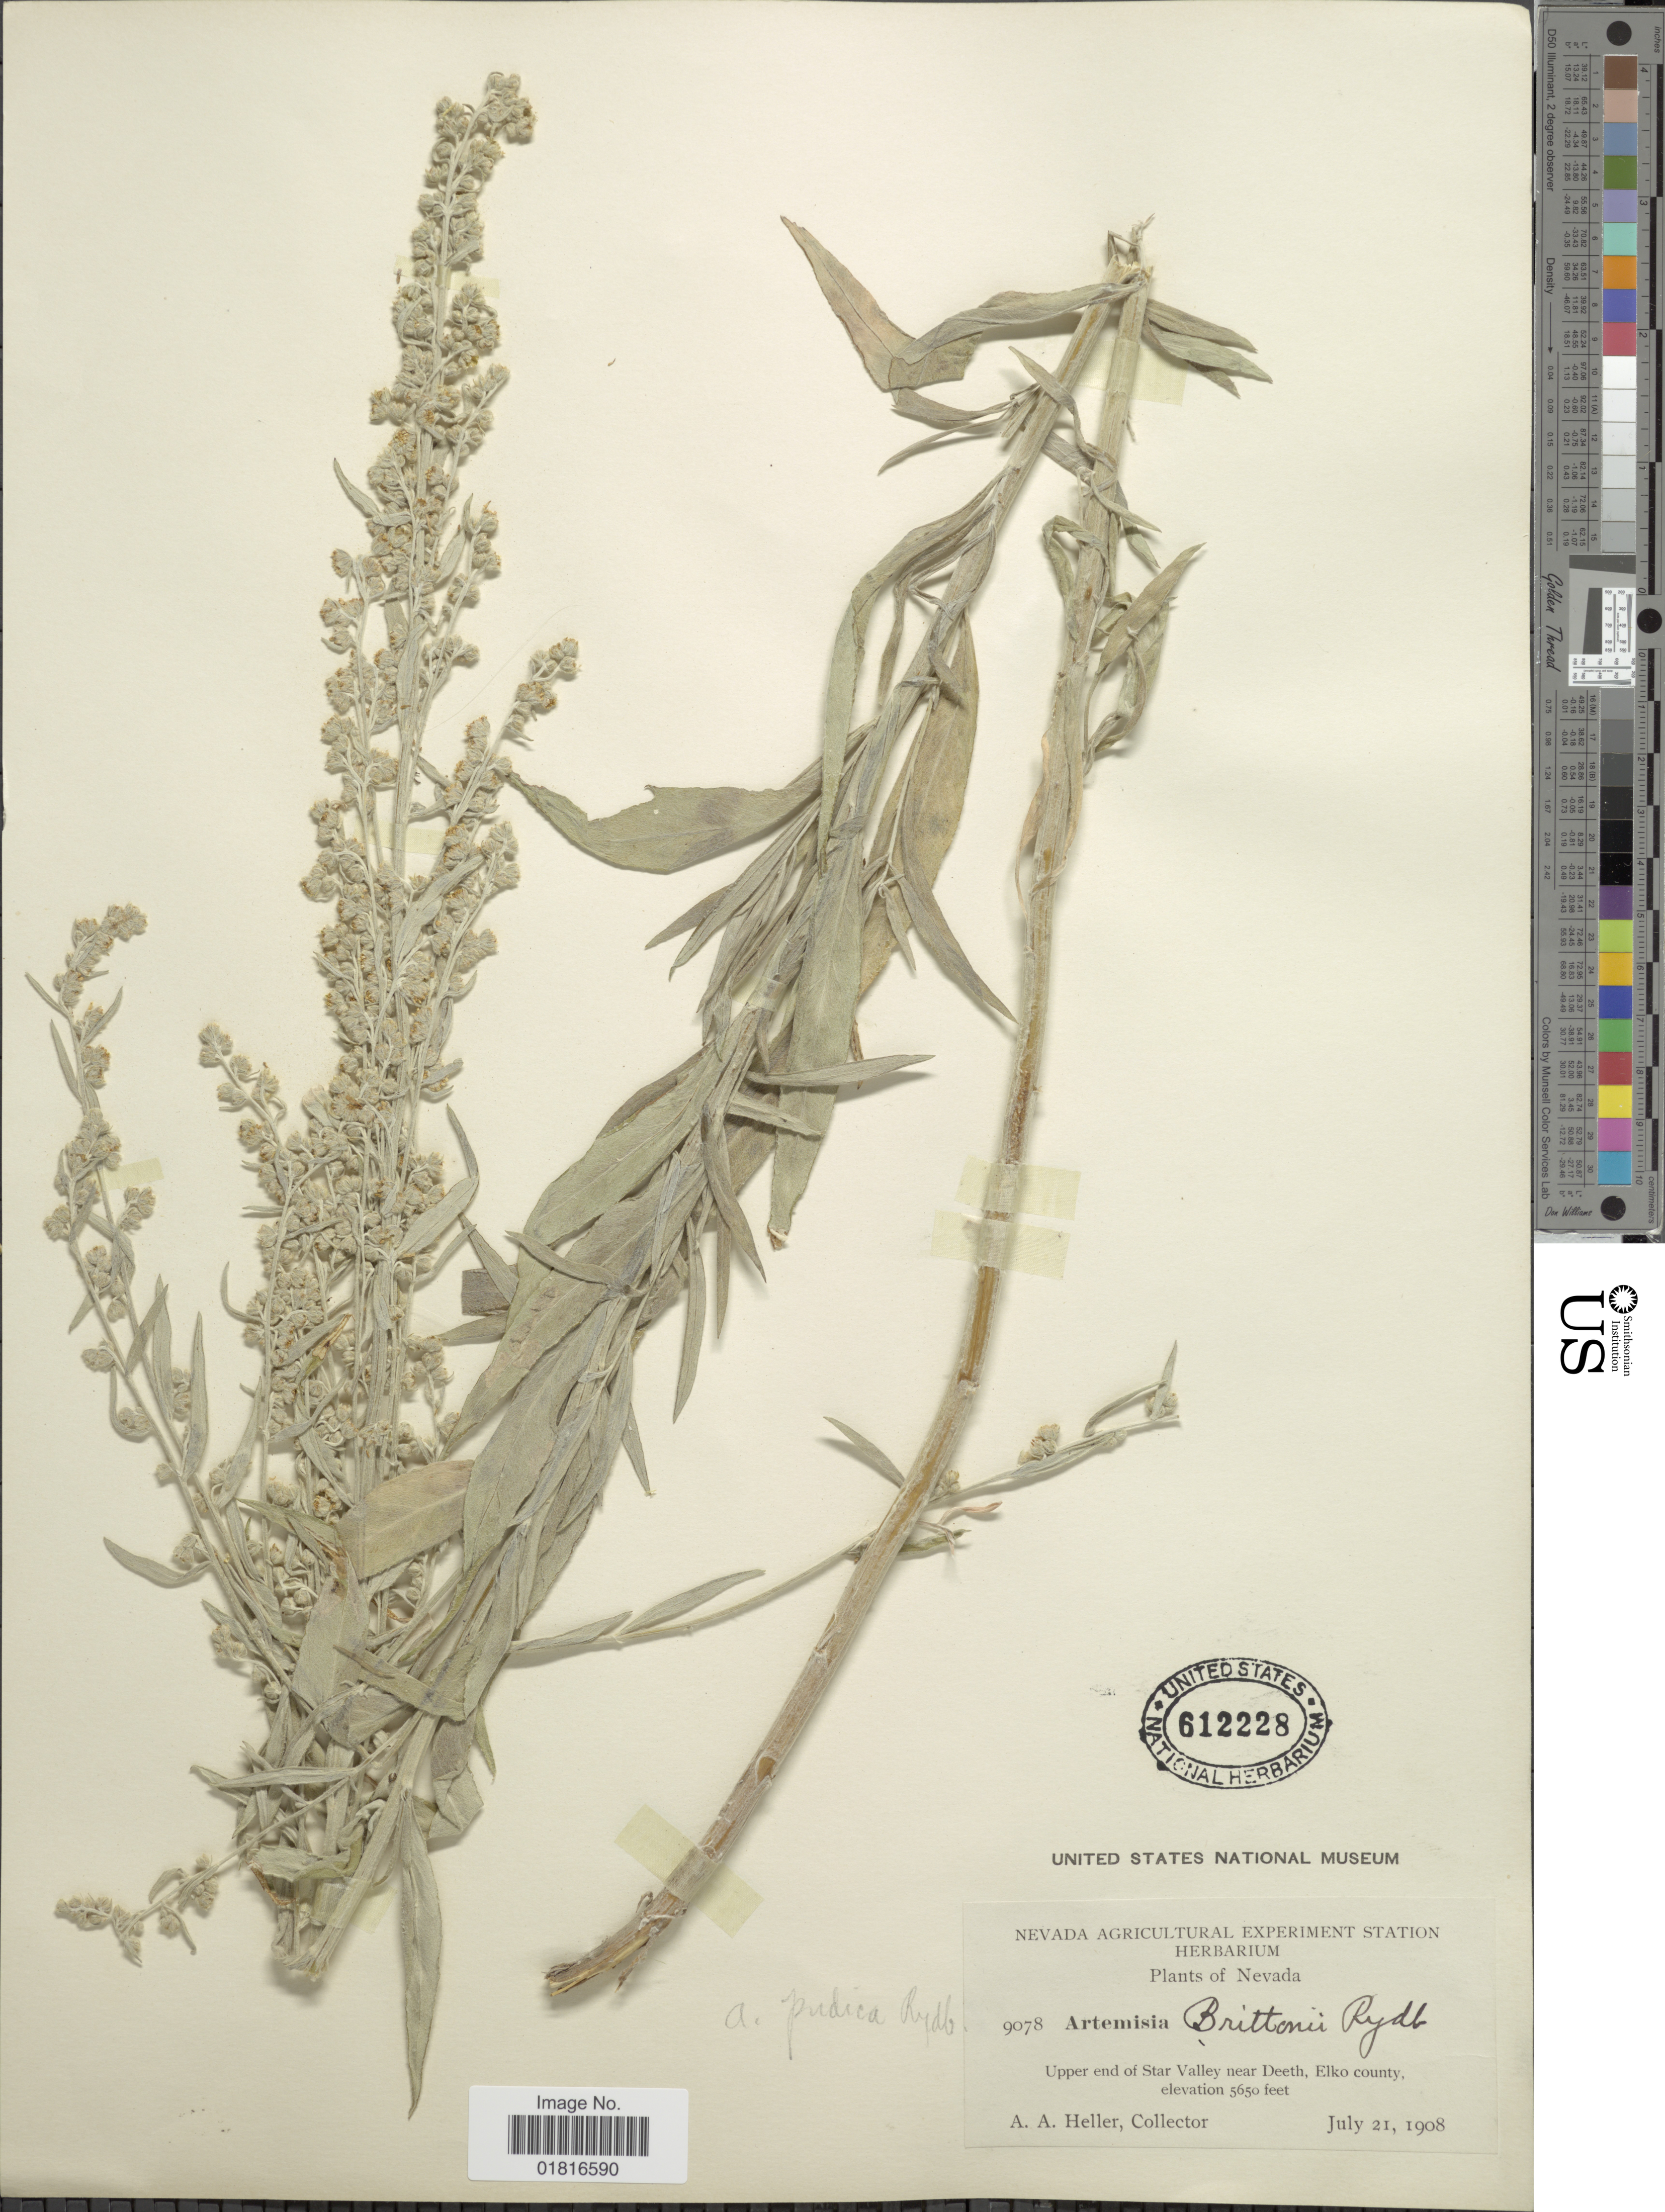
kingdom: Plantae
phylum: Tracheophyta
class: Magnoliopsida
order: Asterales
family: Asteraceae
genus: Artemisia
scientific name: Artemisia pudica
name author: Rydb.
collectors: A. A. Heller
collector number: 9078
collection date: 1908-07-21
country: United States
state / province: Nevada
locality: Upper end of Star Valley near Deeth, Elko county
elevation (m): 1722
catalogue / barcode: US 612228